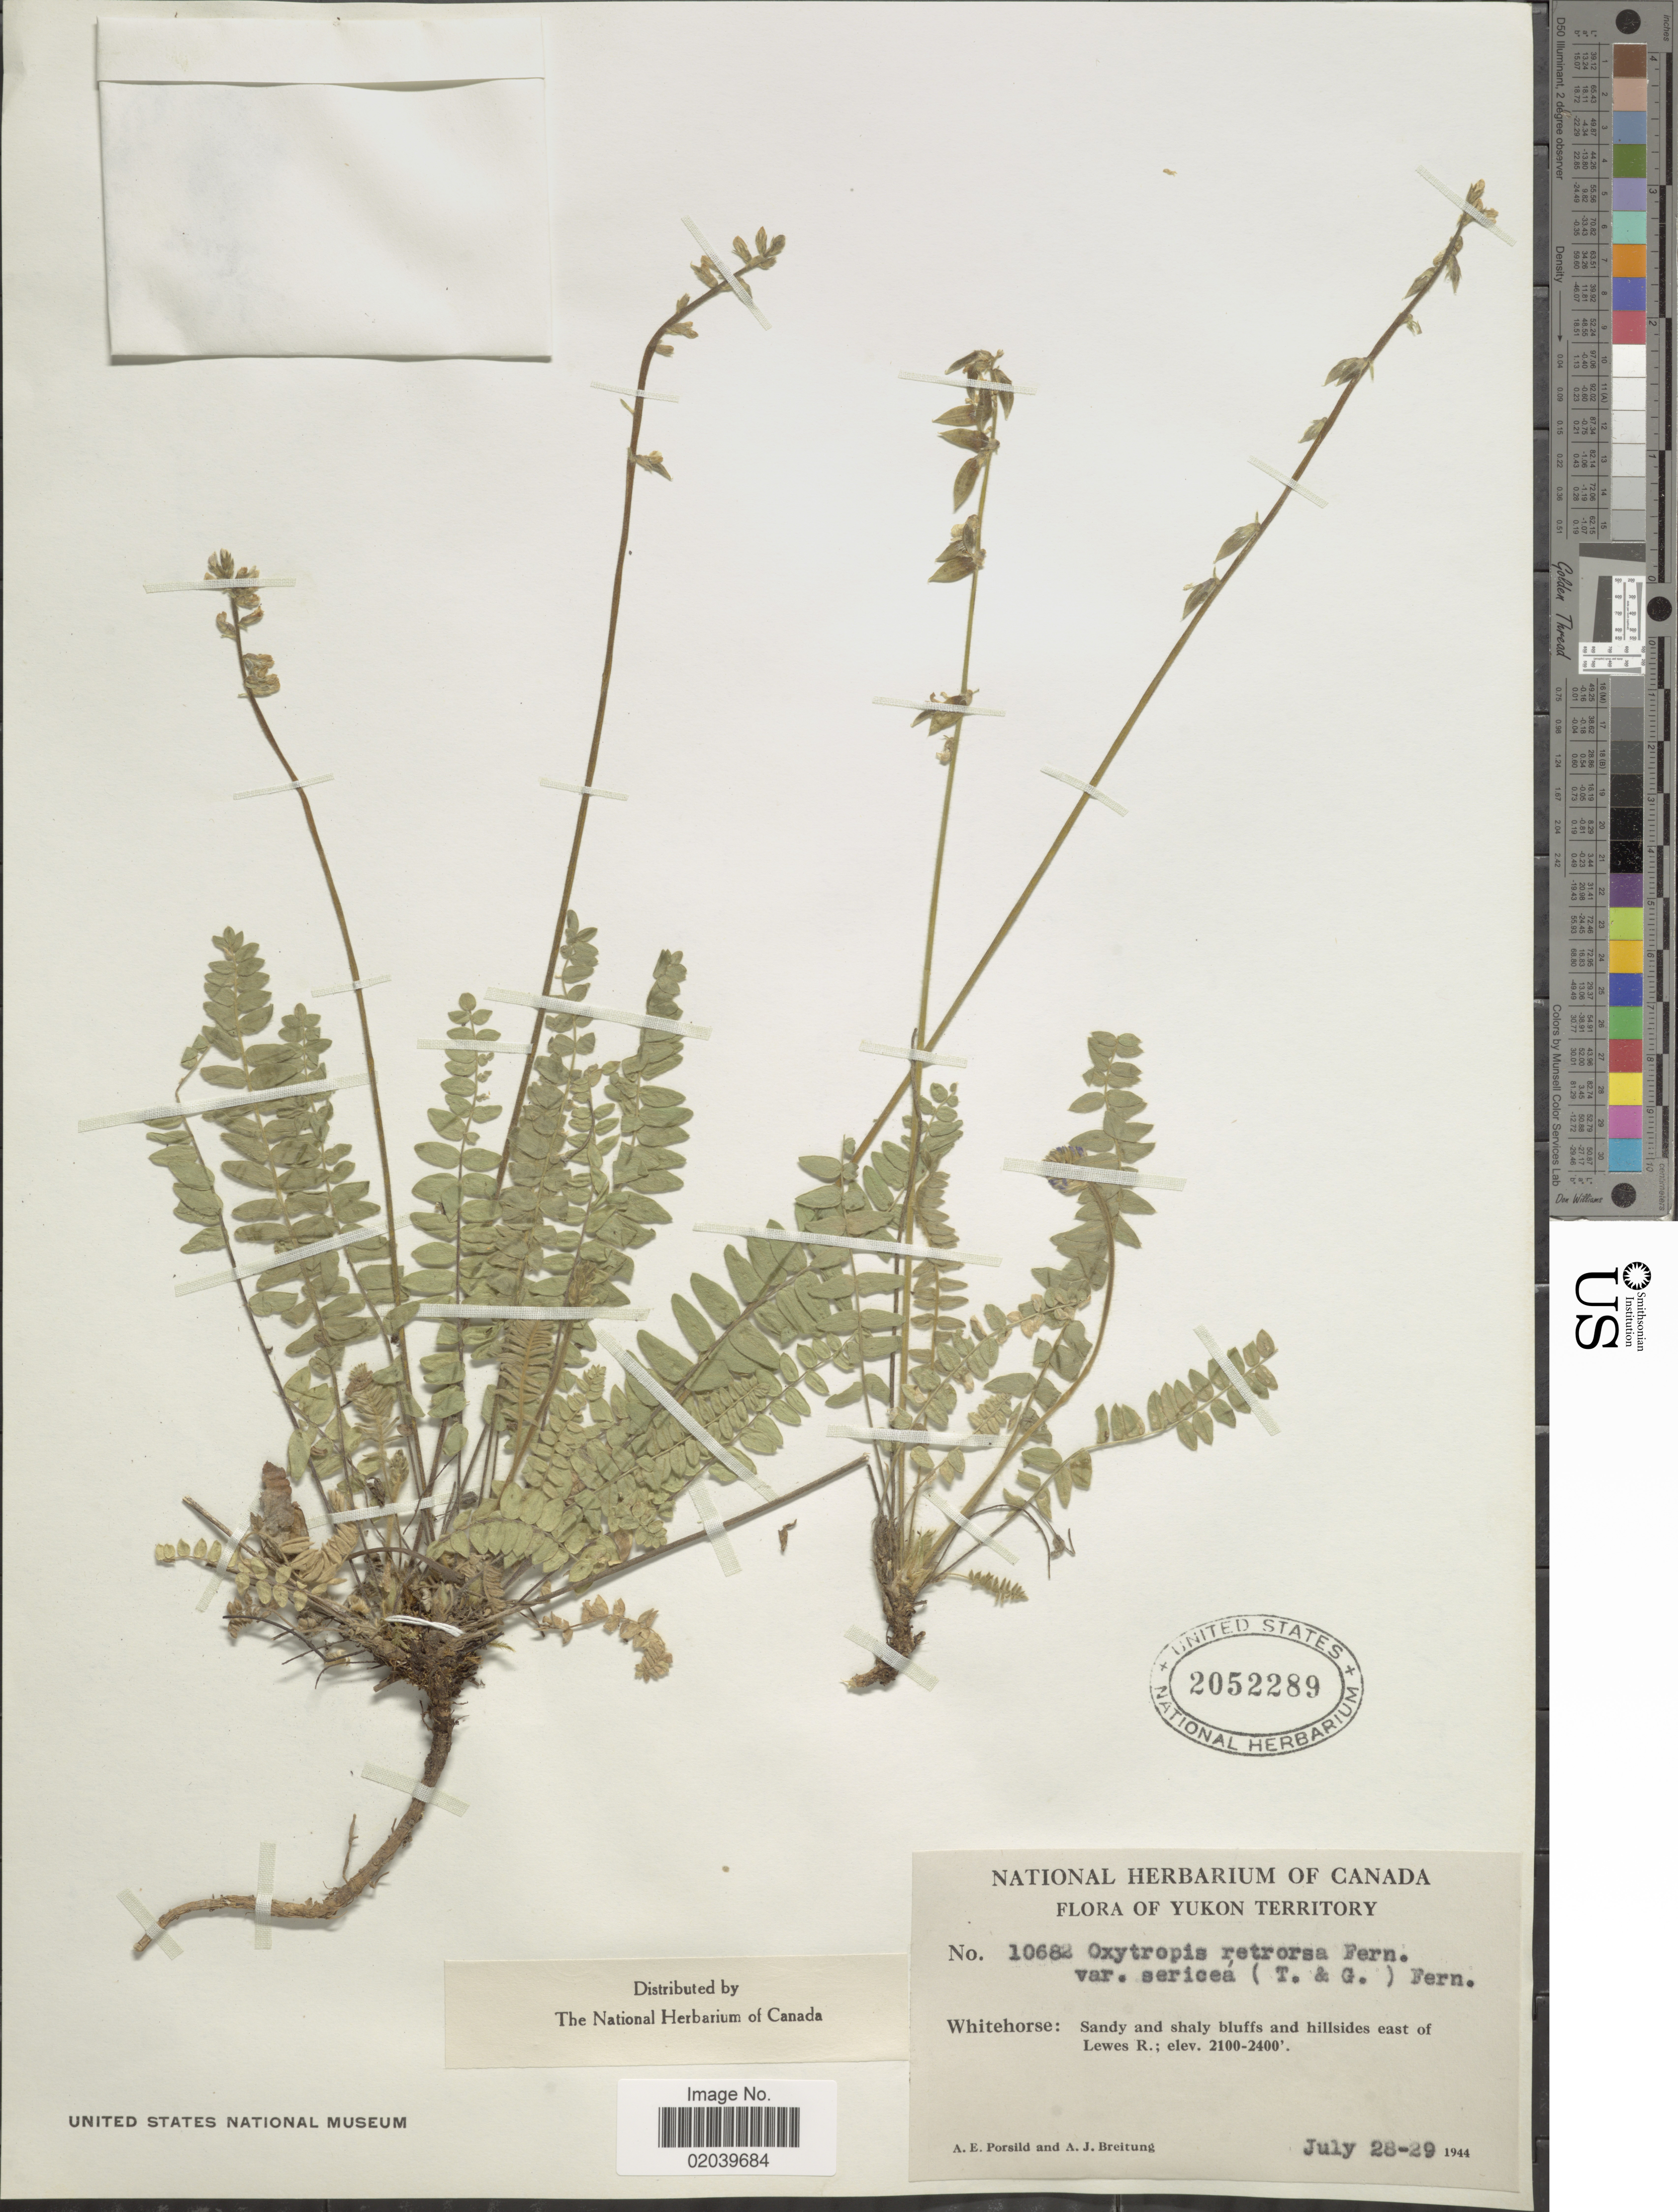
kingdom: Plantae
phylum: Tracheophyta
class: Magnoliopsida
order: Fabales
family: Fabaceae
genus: Oxytropis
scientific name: Oxytropis deflexa var. sericea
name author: Torr. & A. Gray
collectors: A. E. Porsild & A. Breitung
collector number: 10682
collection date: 1944-07-28/1944-07-29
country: Canada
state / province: Yukon Territory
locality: Whitehorse: east of Lewes R.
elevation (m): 640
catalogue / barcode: US 2052289